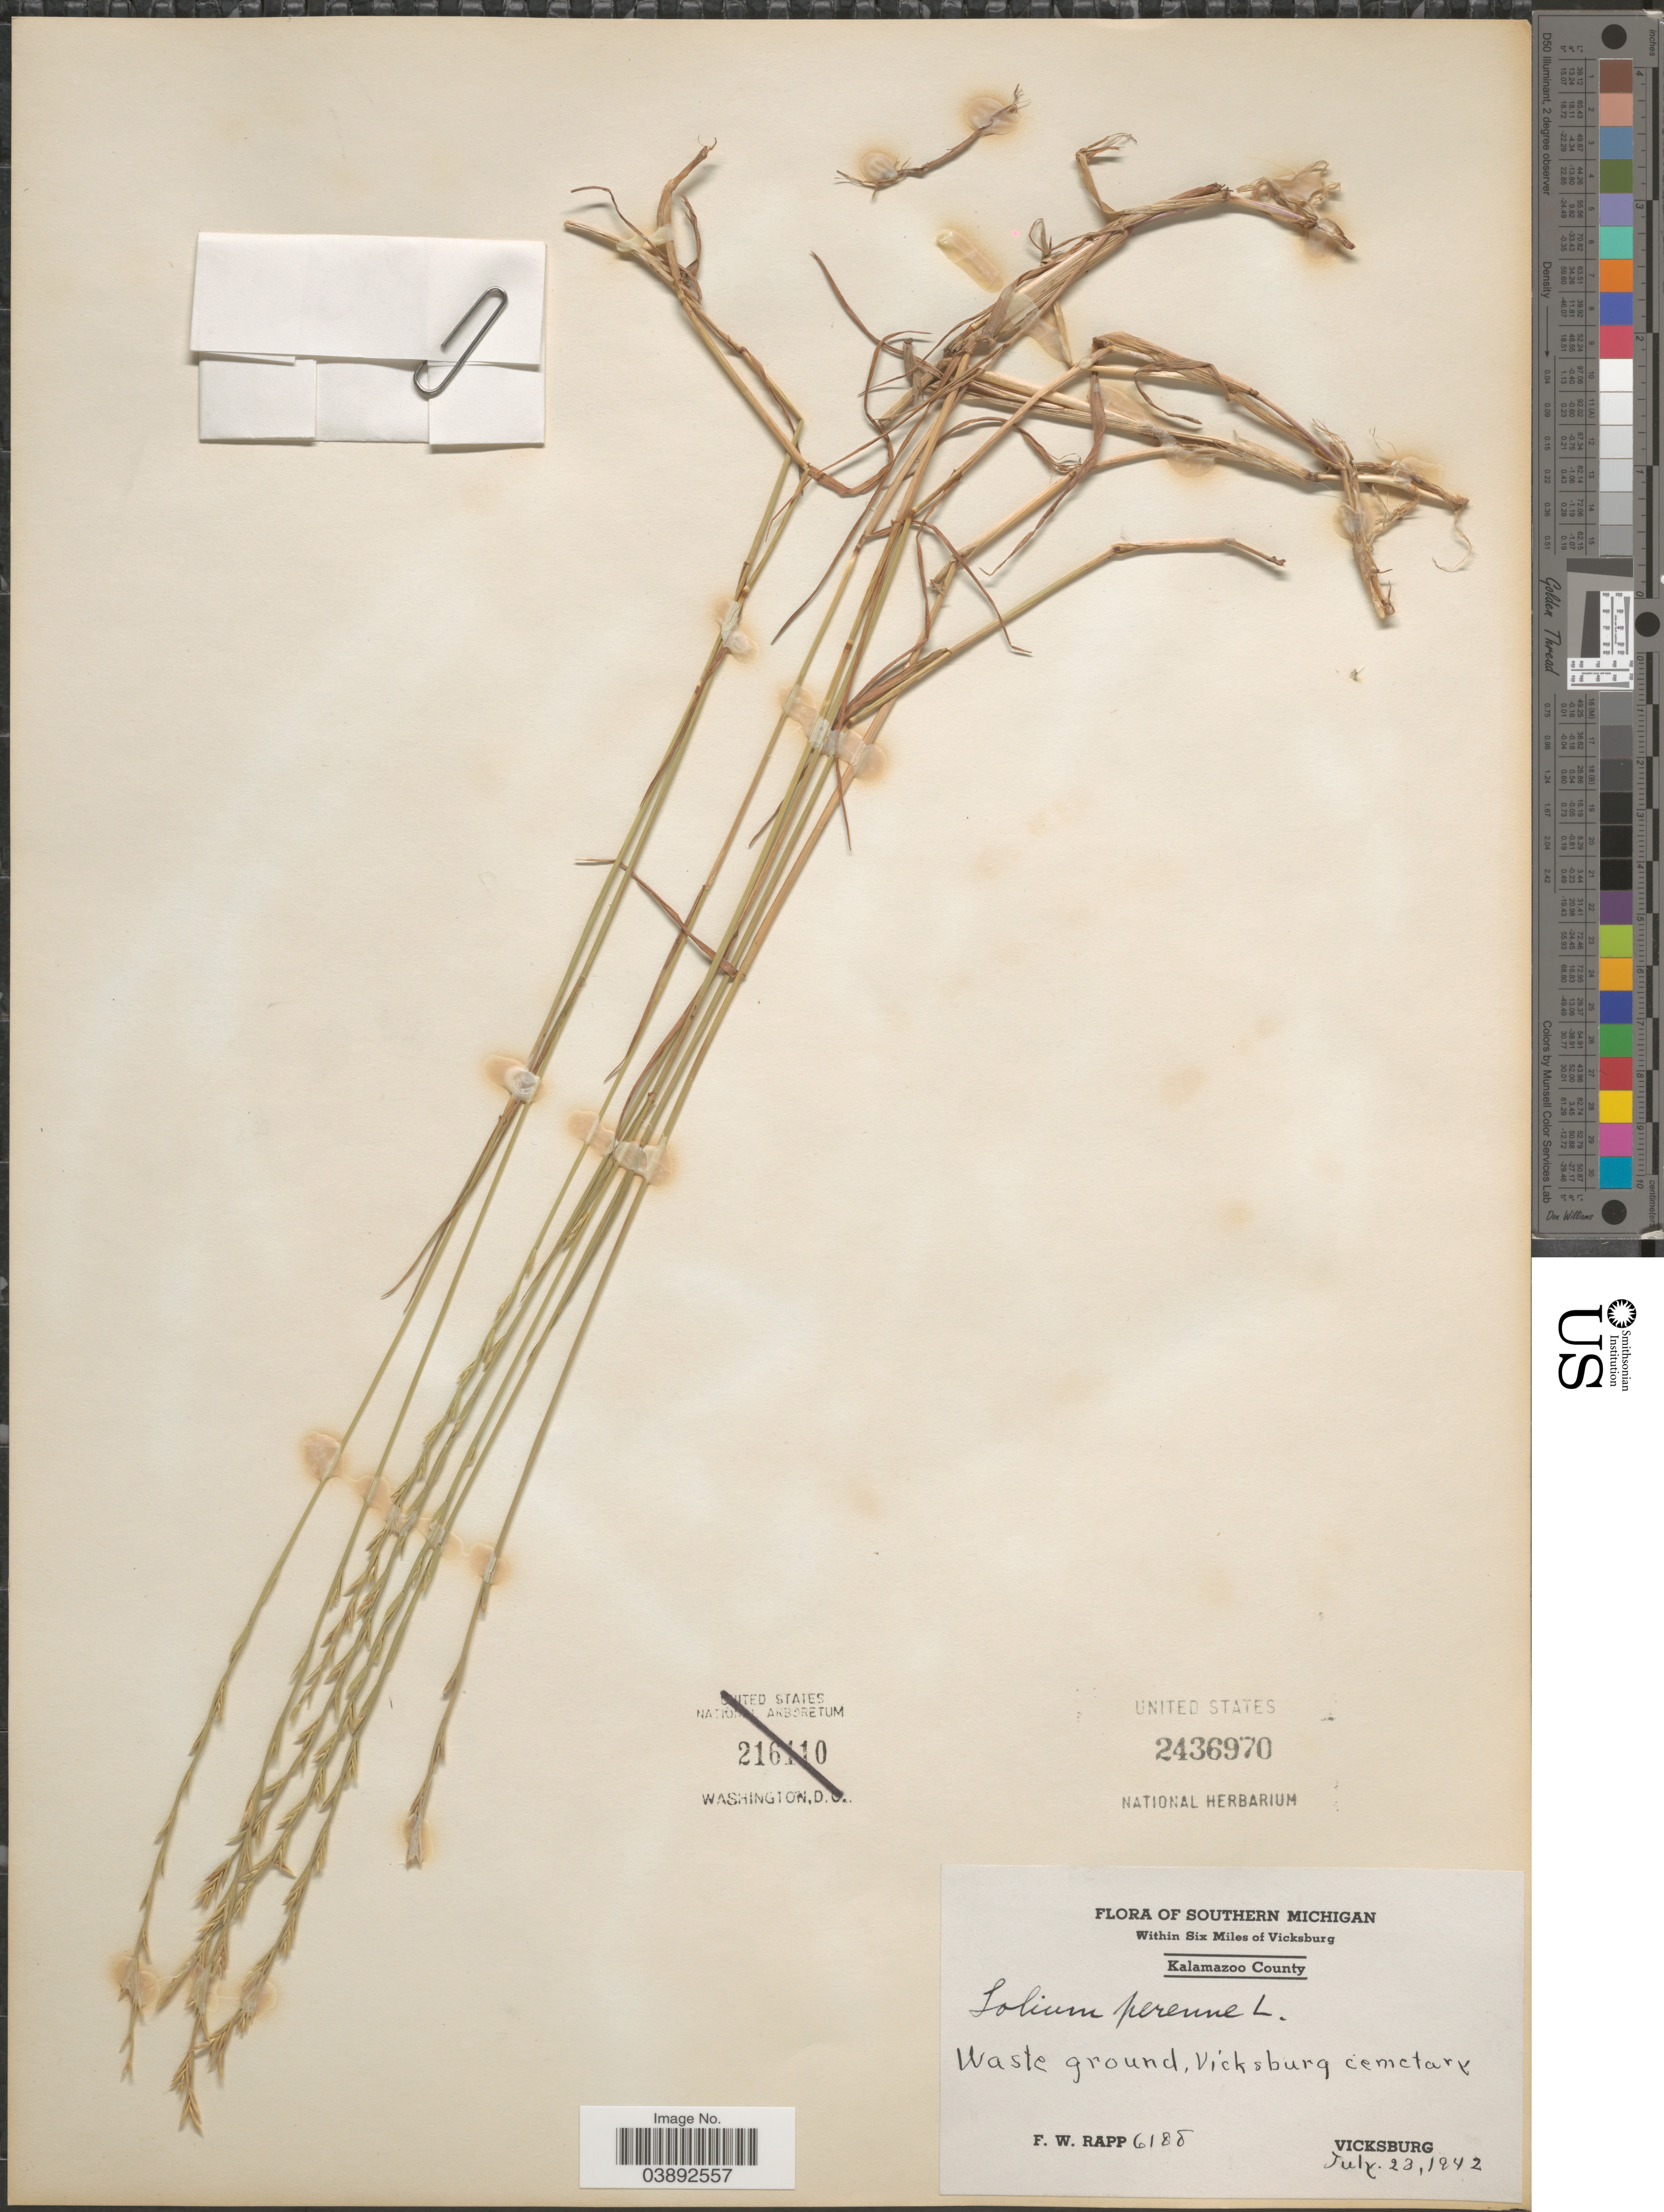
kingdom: Plantae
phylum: Tracheophyta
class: Liliopsida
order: Poales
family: Poaceae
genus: Lolium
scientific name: Lolium perenne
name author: L.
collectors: F. Rapp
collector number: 6188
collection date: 1942-07-23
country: United States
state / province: Michigan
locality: Southern Michigan. Within Six Miles of Vicksburg. Kalamazoo County. Vicksburg cemetary. Vicksburg.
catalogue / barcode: US 2436970